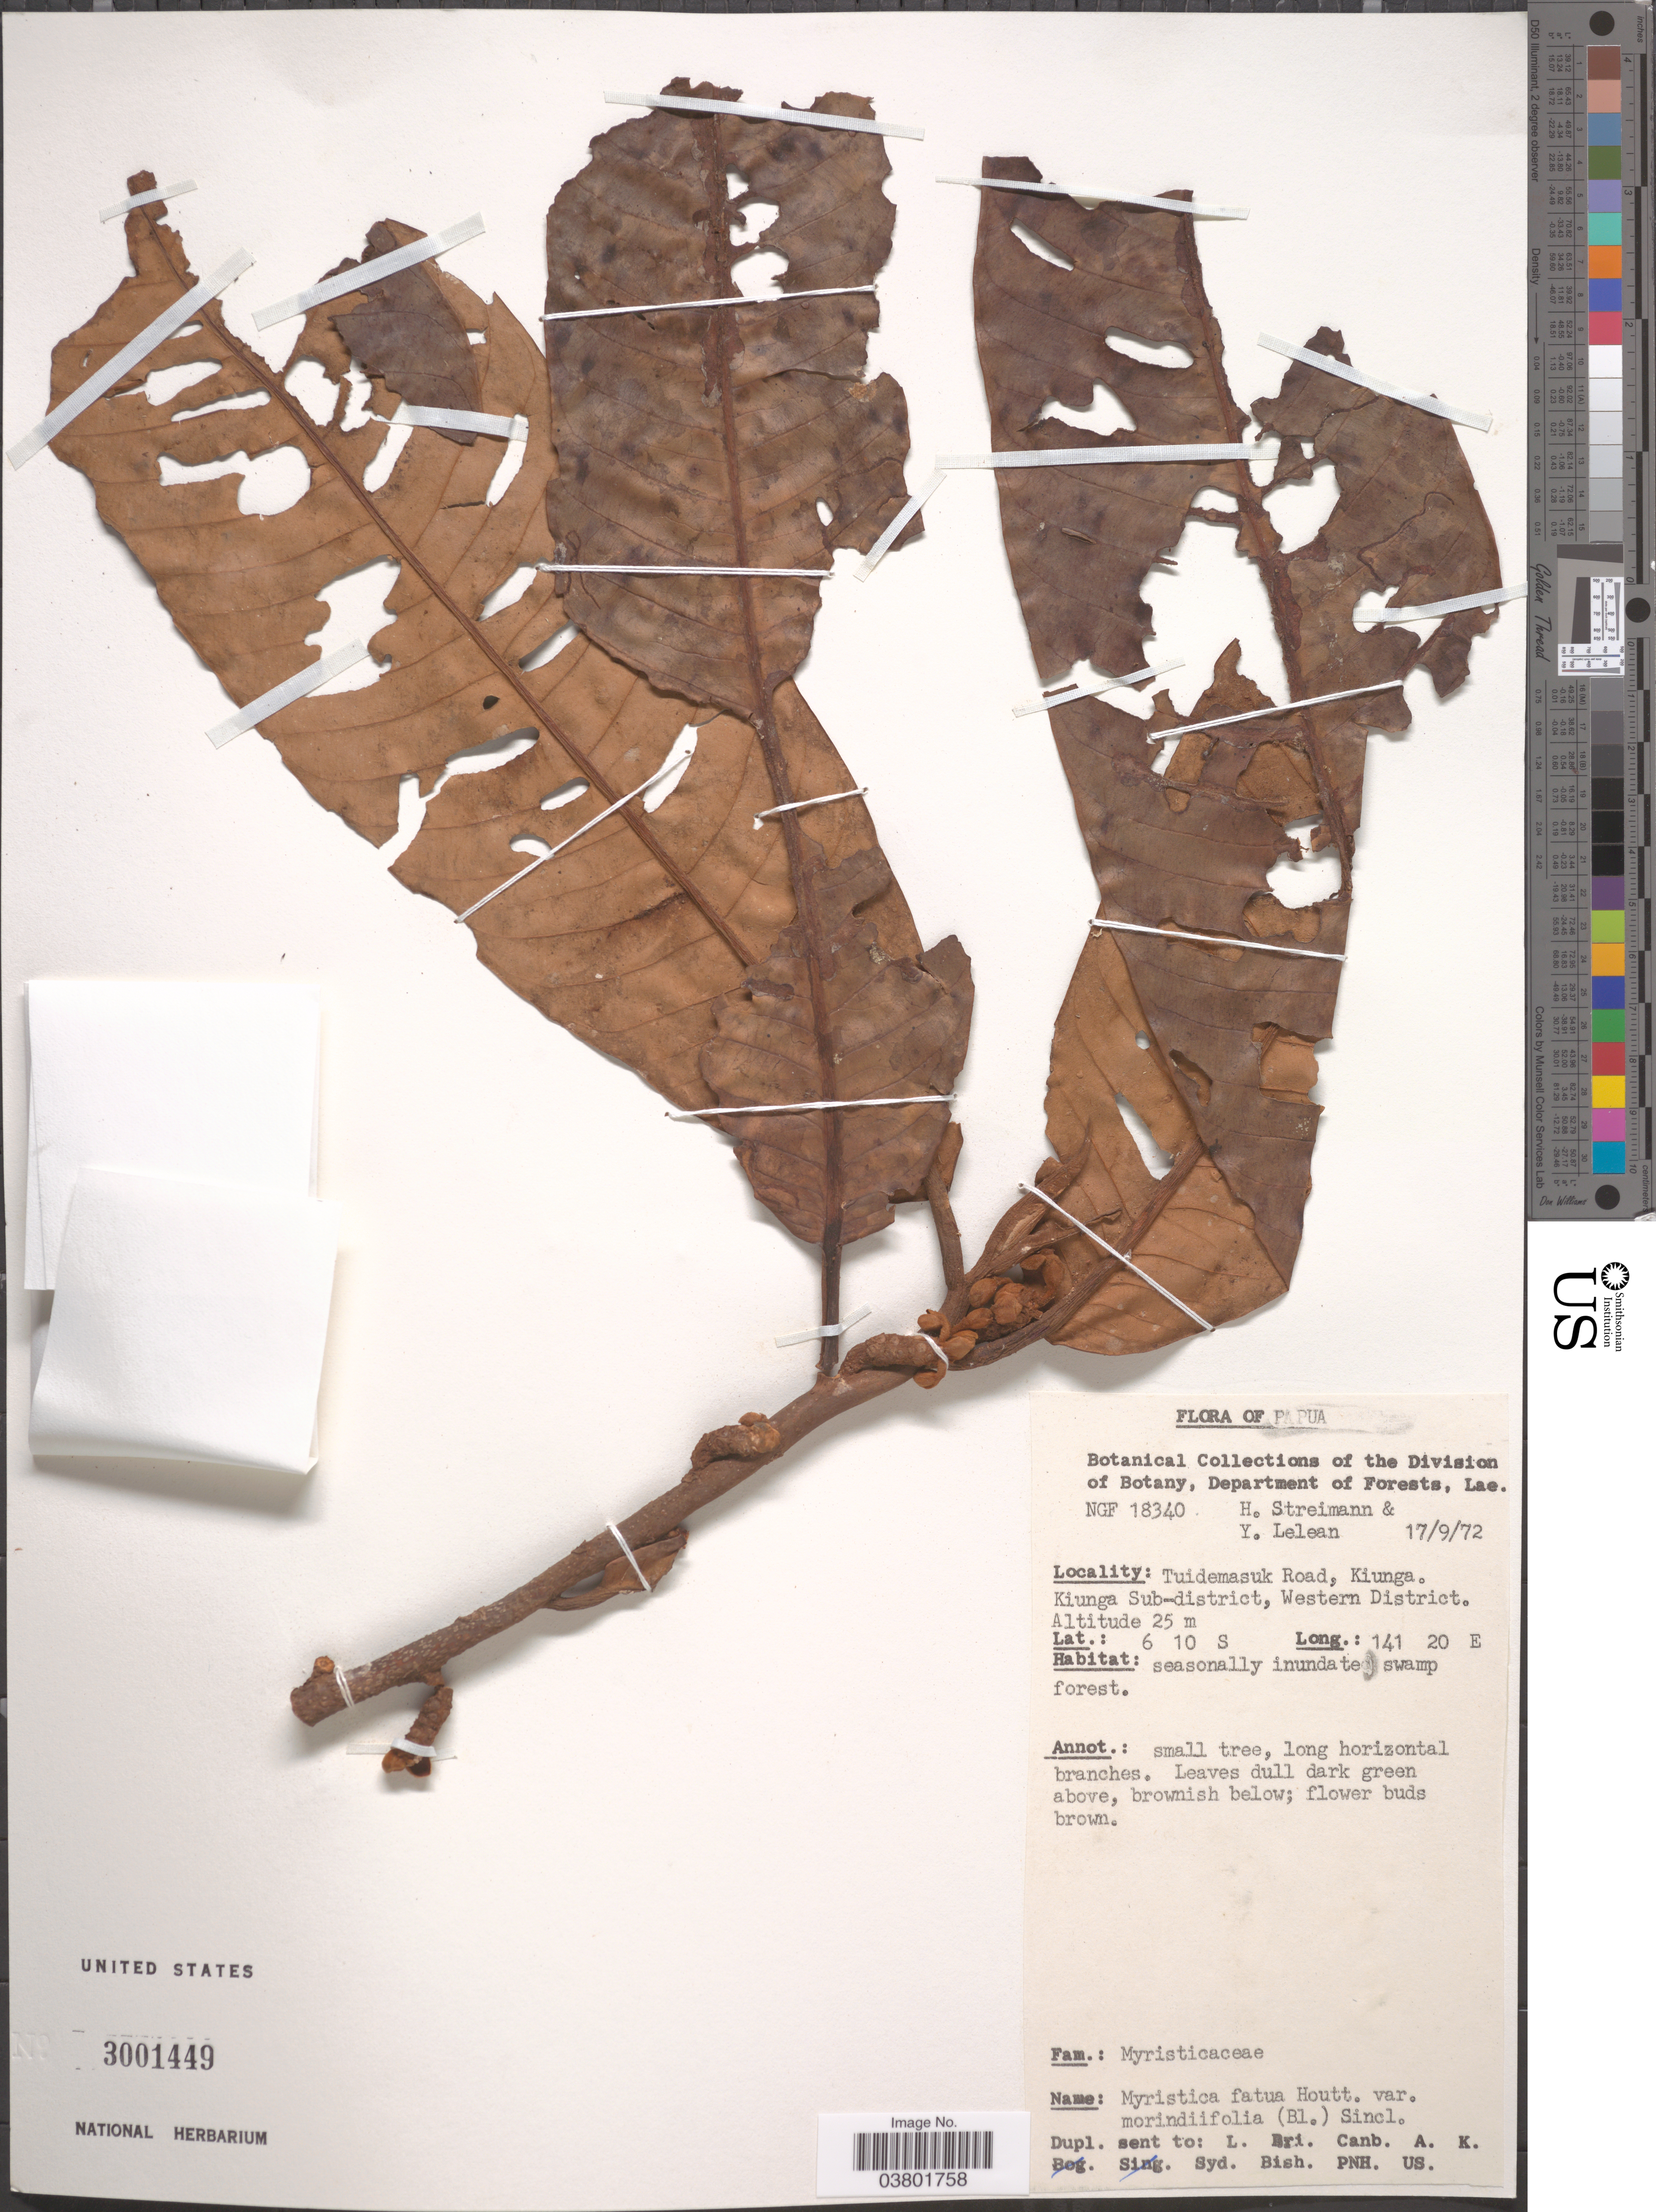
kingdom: Plantae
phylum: Tracheophyta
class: Magnoliopsida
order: Magnoliales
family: Myristicaceae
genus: Myristica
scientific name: Myristica fatua var. morindifolia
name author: (Blume) J. Sinclair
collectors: H. Streimann & Y. Lelean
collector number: NGF18340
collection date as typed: Transcribed d/m/y: 17/9/72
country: Papua New Guinea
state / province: Manus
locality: Papua. Tuidemasuk Road, Kiunga. Kiunga Sub-district, Western District.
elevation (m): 25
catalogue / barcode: US 3001449